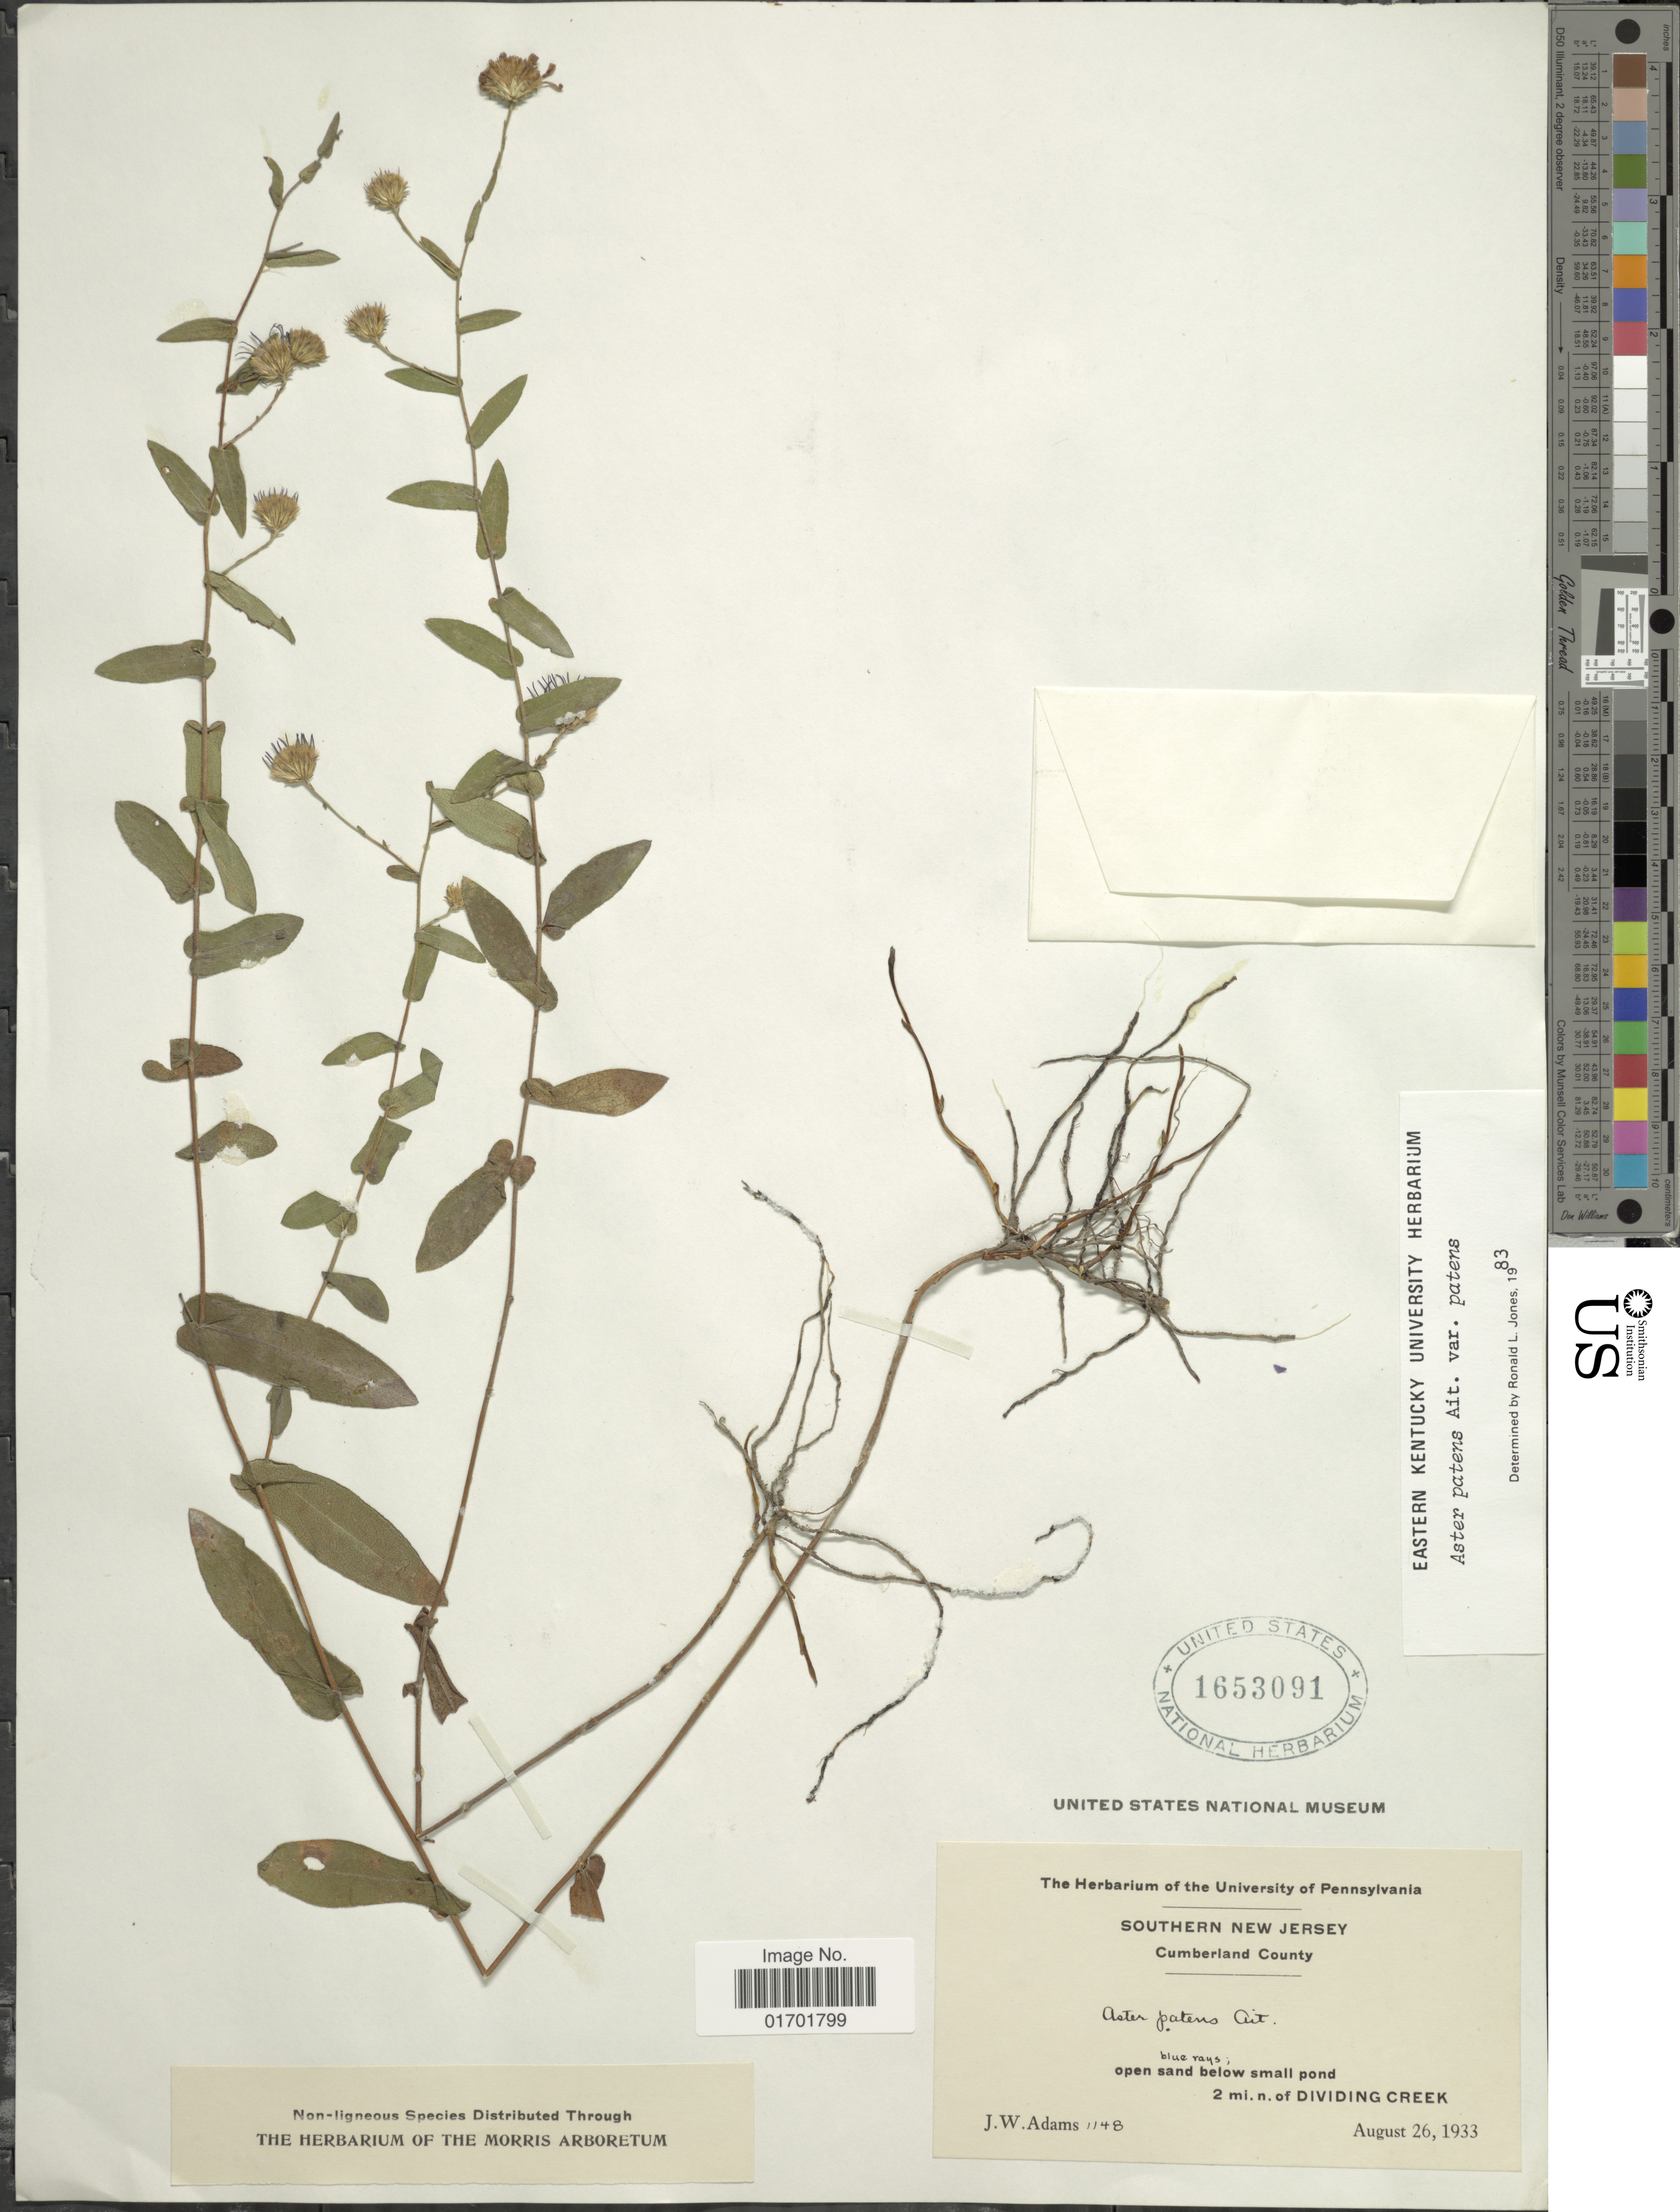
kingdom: Plantae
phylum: Tracheophyta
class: Magnoliopsida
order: Asterales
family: Asteraceae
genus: Symphyotrichum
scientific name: Symphyotrichum patens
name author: (Aiton) G.L. Nesom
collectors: J. Adams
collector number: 1148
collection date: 1933-08-26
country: United States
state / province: New Jersey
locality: Southern New Jersey, Cumberland County, 2 mi. n. of Dividing Creek.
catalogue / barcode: US 1653091